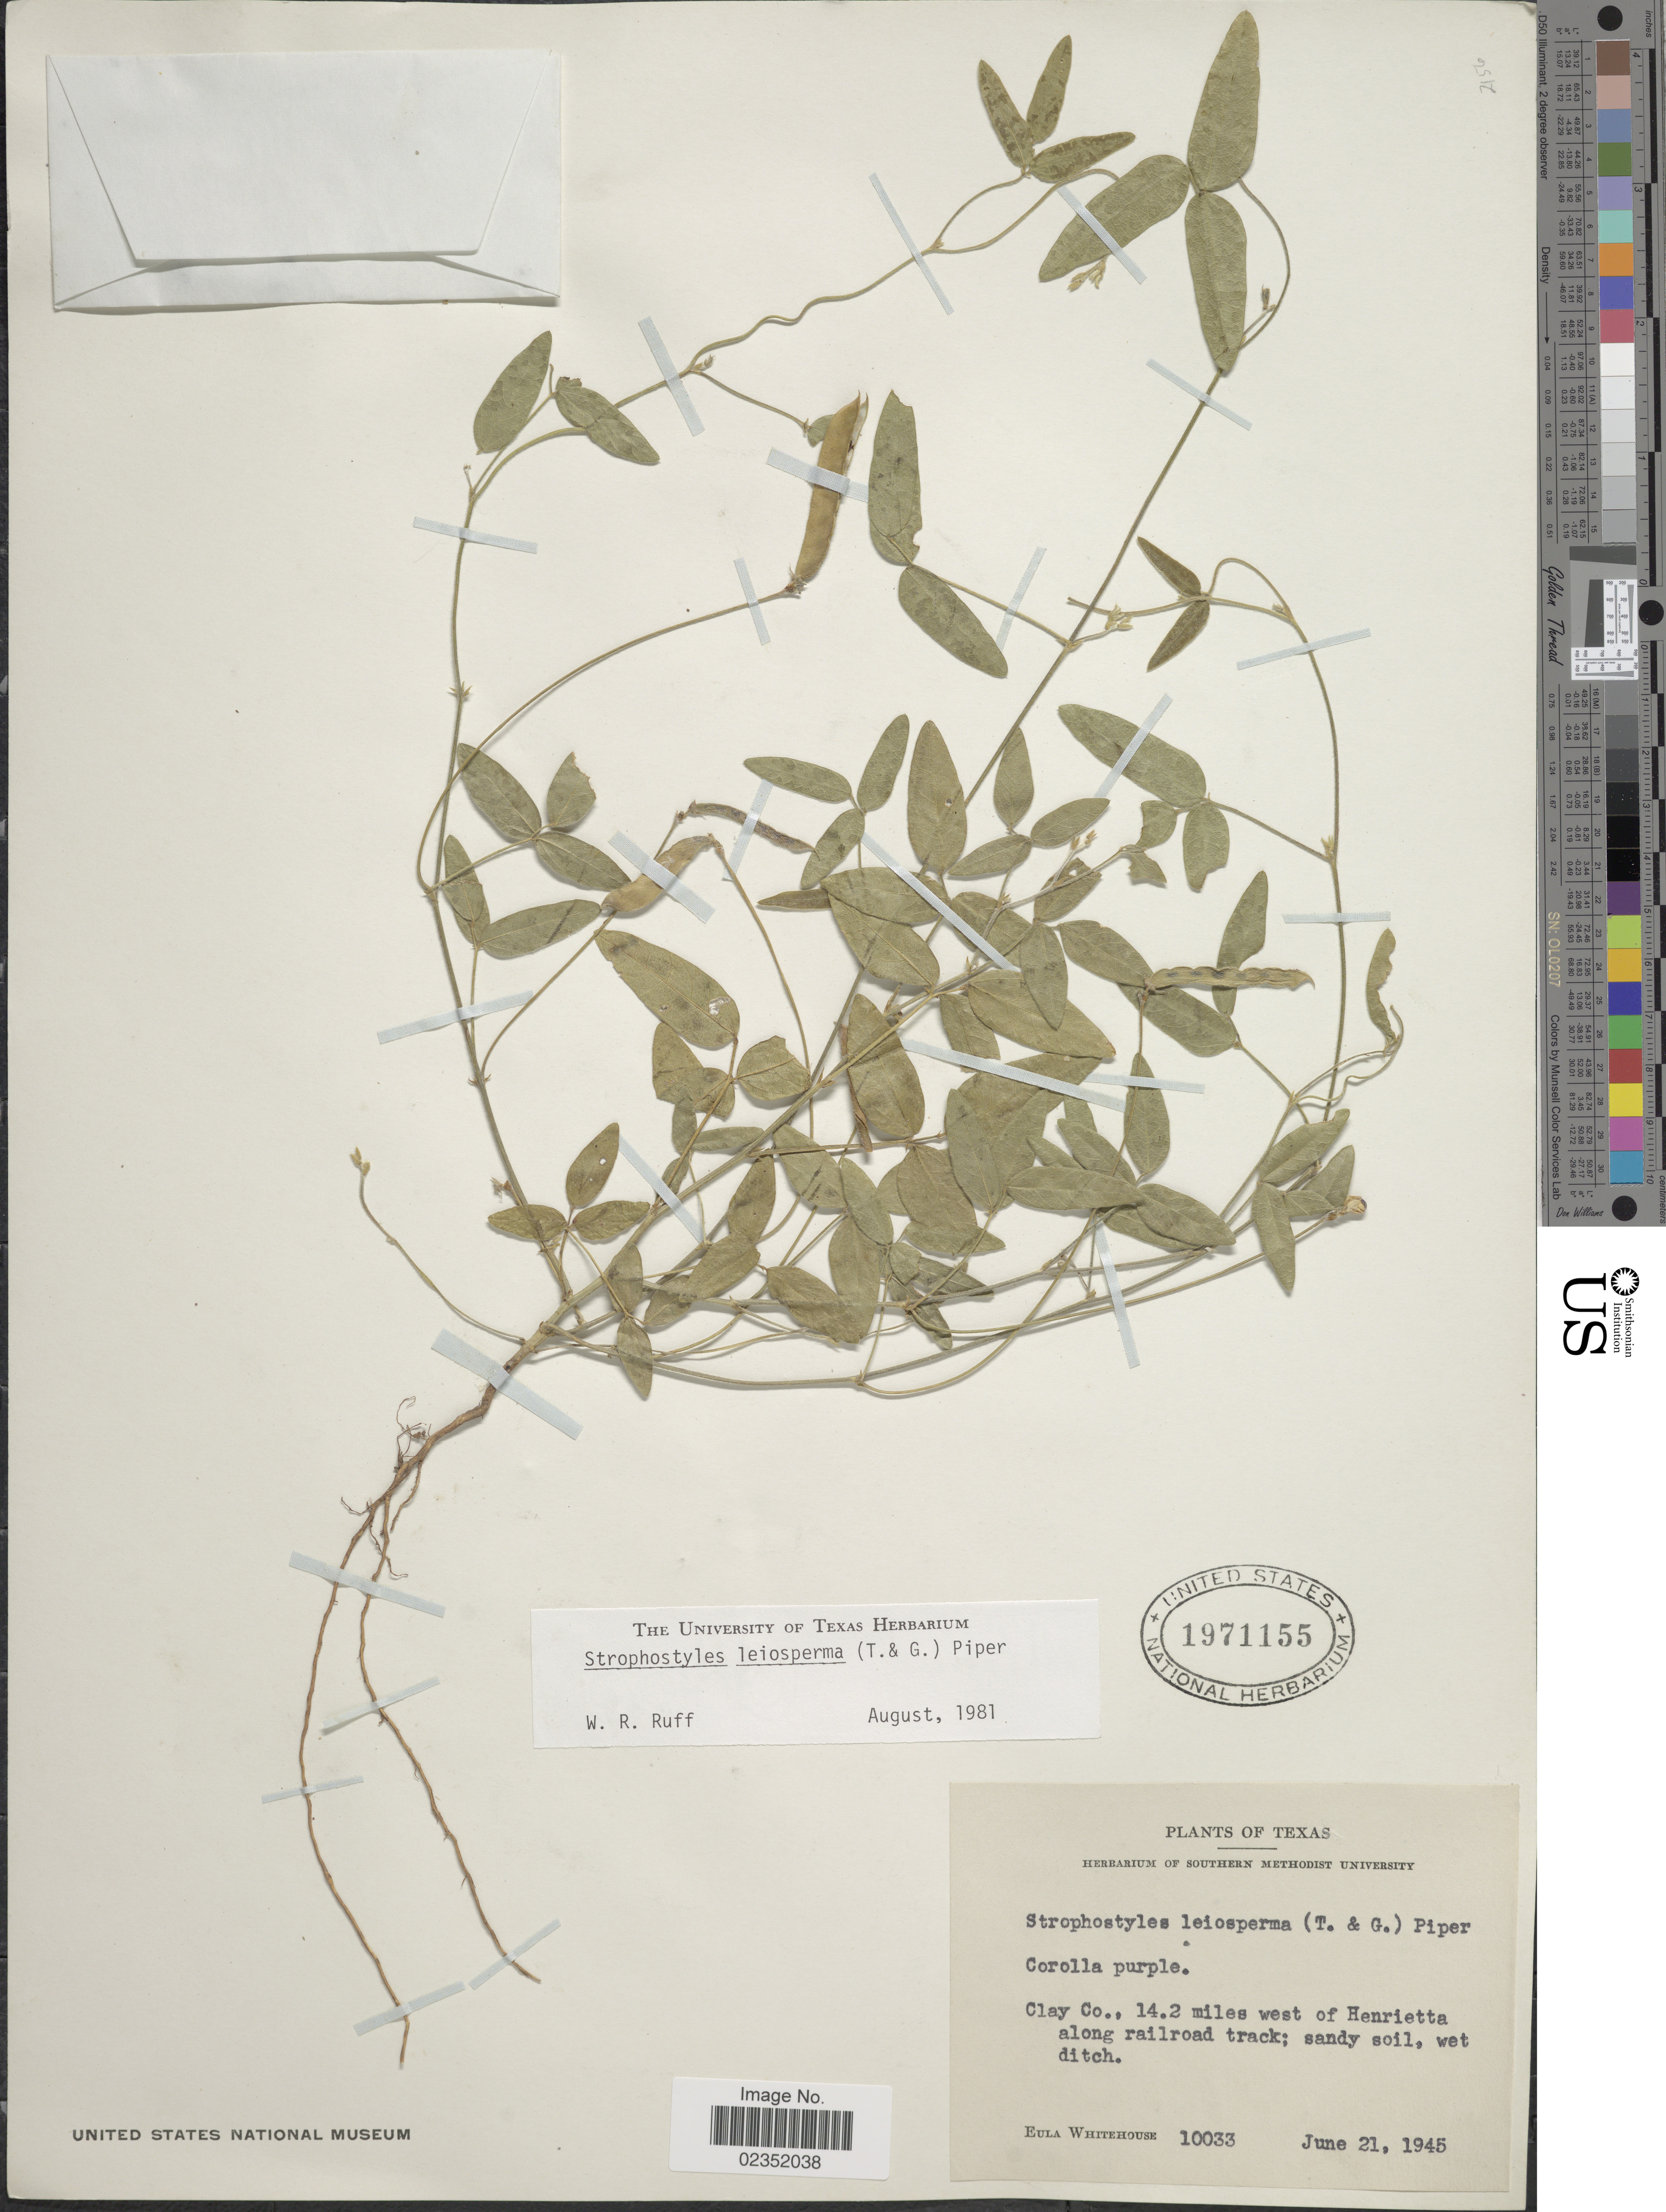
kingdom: Plantae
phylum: Tracheophyta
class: Magnoliopsida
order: Fabales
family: Fabaceae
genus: Strophostyles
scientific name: Strophostyles leiosperma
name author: (Torr. & A. Gray) Piper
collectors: E. Whitehouse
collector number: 10033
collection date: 1945-06-21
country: United States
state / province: Texas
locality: Clay Co., 14.2 miles west of Henrietta along railroad track; wet ditch.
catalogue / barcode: US 1971155